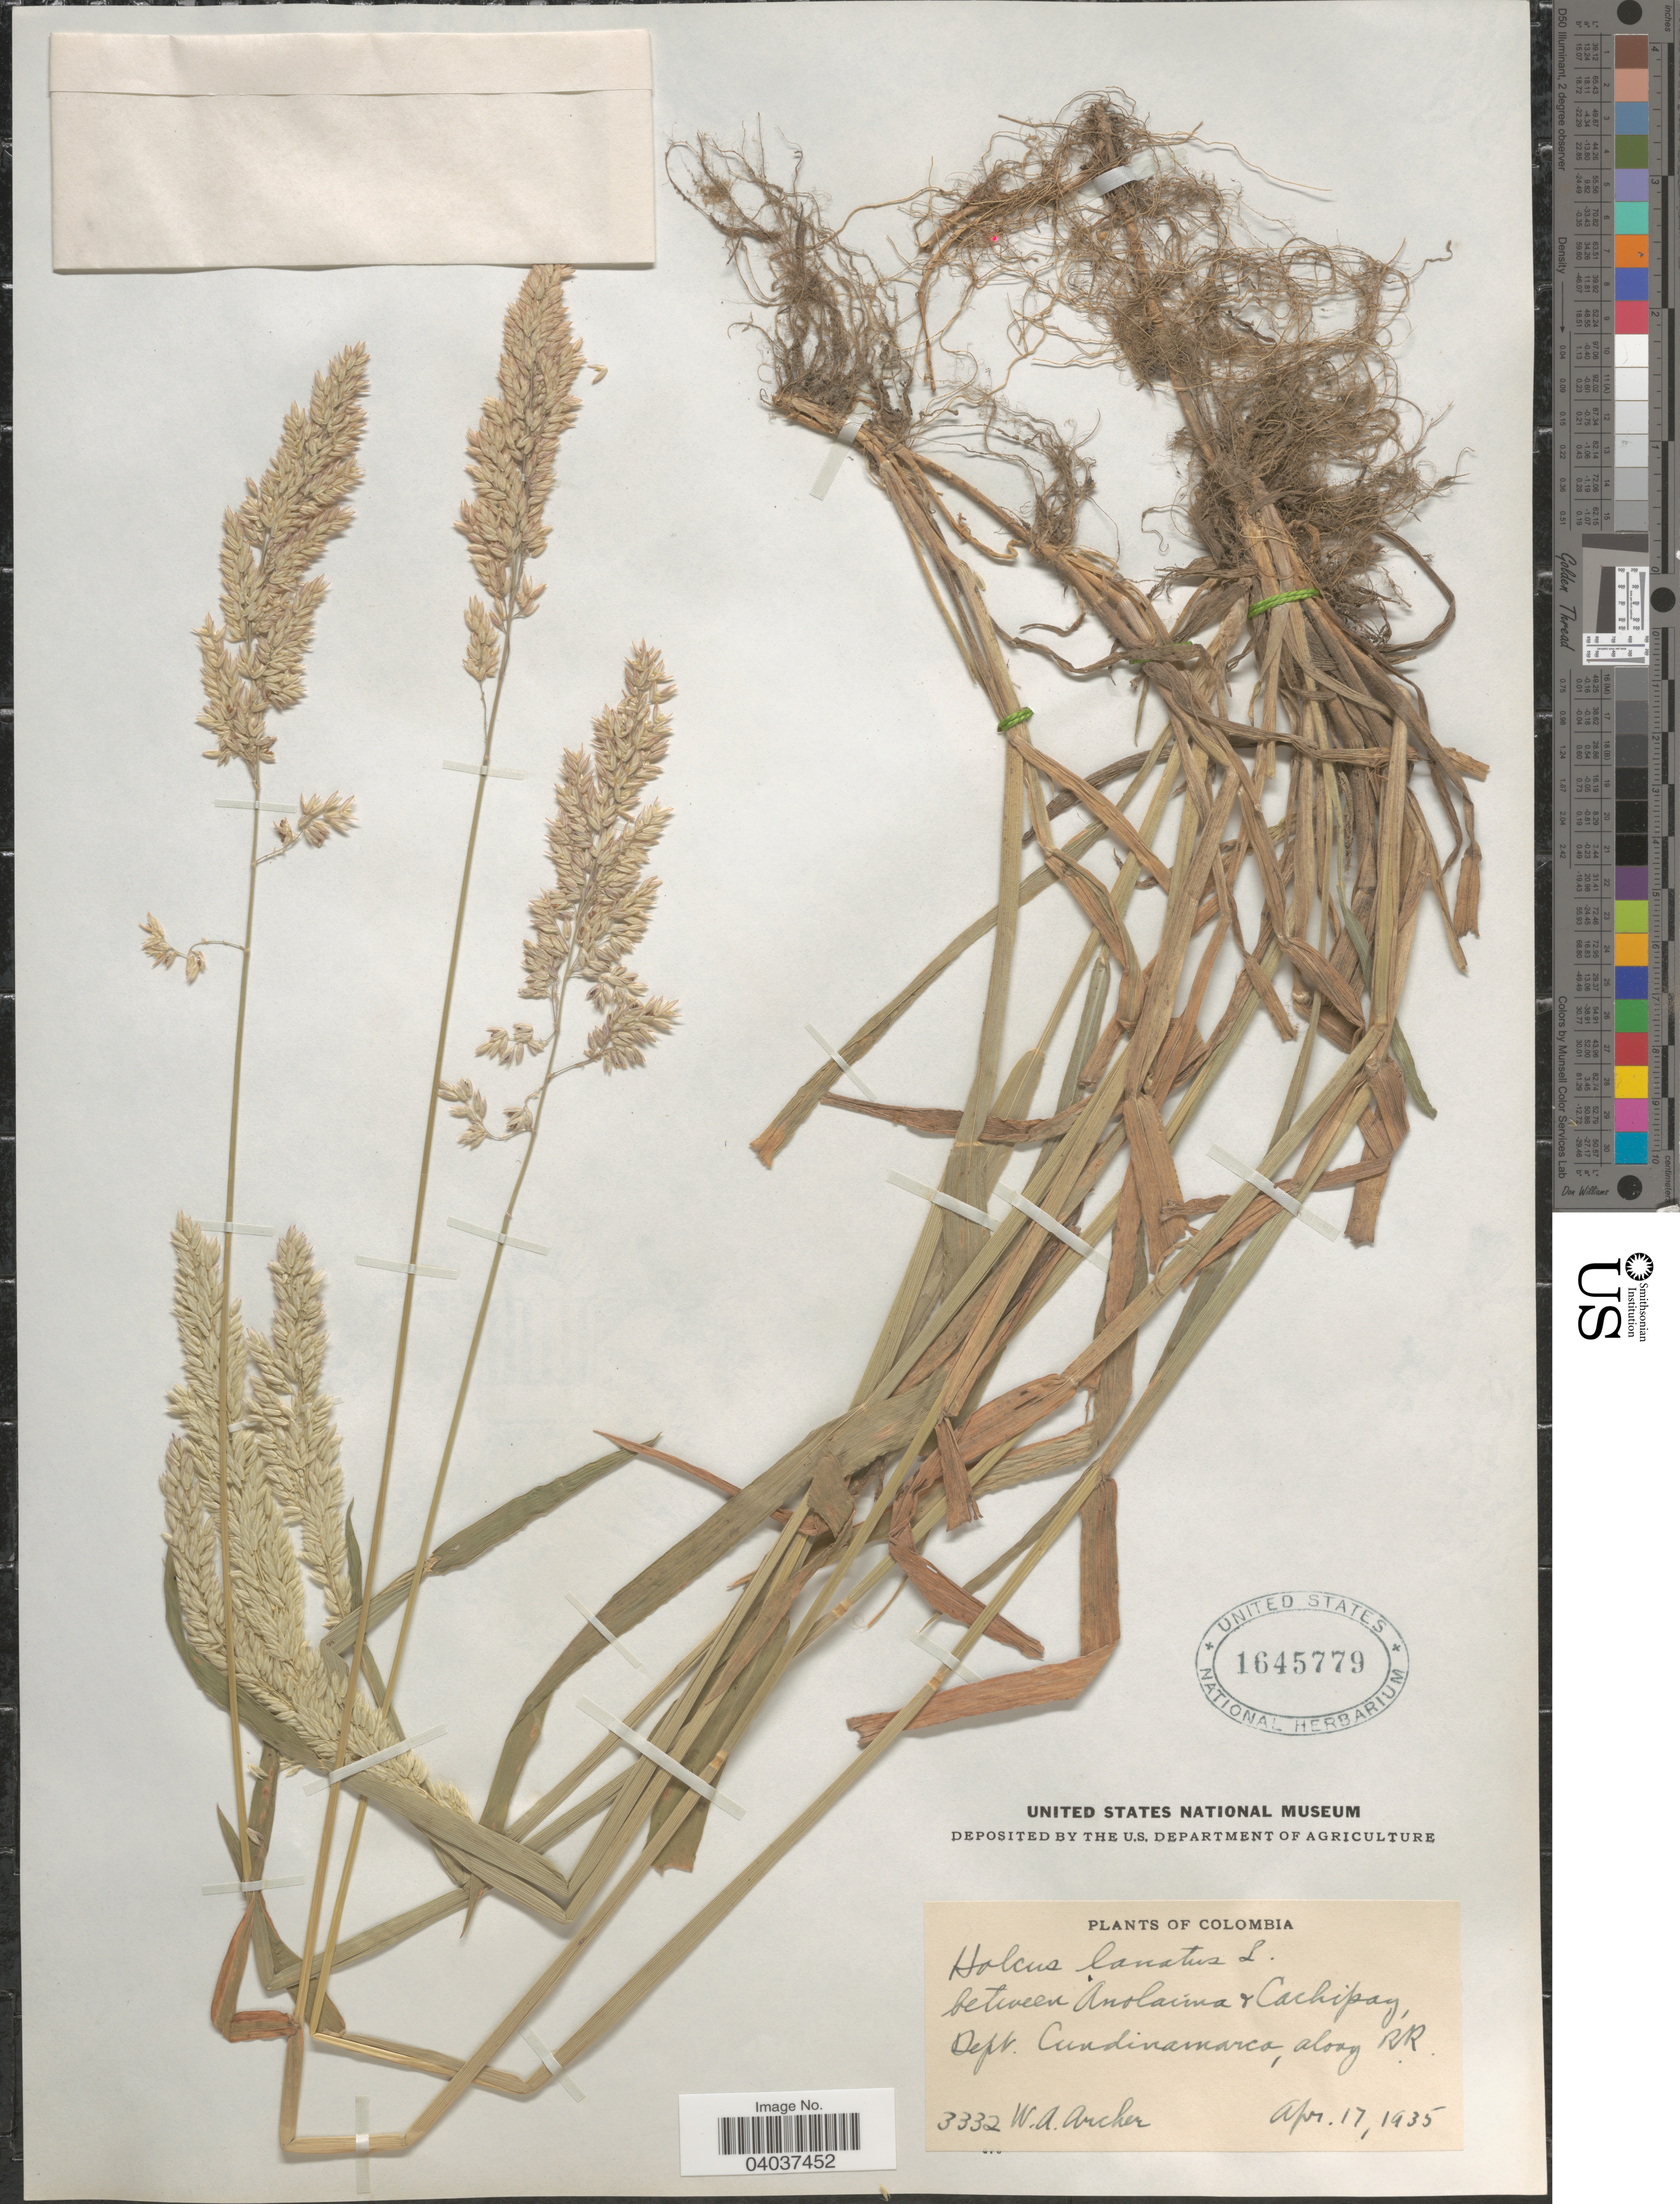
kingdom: Plantae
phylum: Tracheophyta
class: Liliopsida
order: Poales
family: Poaceae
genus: Holcus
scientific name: Holcus lanatus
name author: L.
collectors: W. Archer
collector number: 3332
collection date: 1935-04-17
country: Colombia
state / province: Cundinamarca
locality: Between Anolaima & Cachipay, Dept. Cundinamarca, along RR.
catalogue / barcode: US 1645779